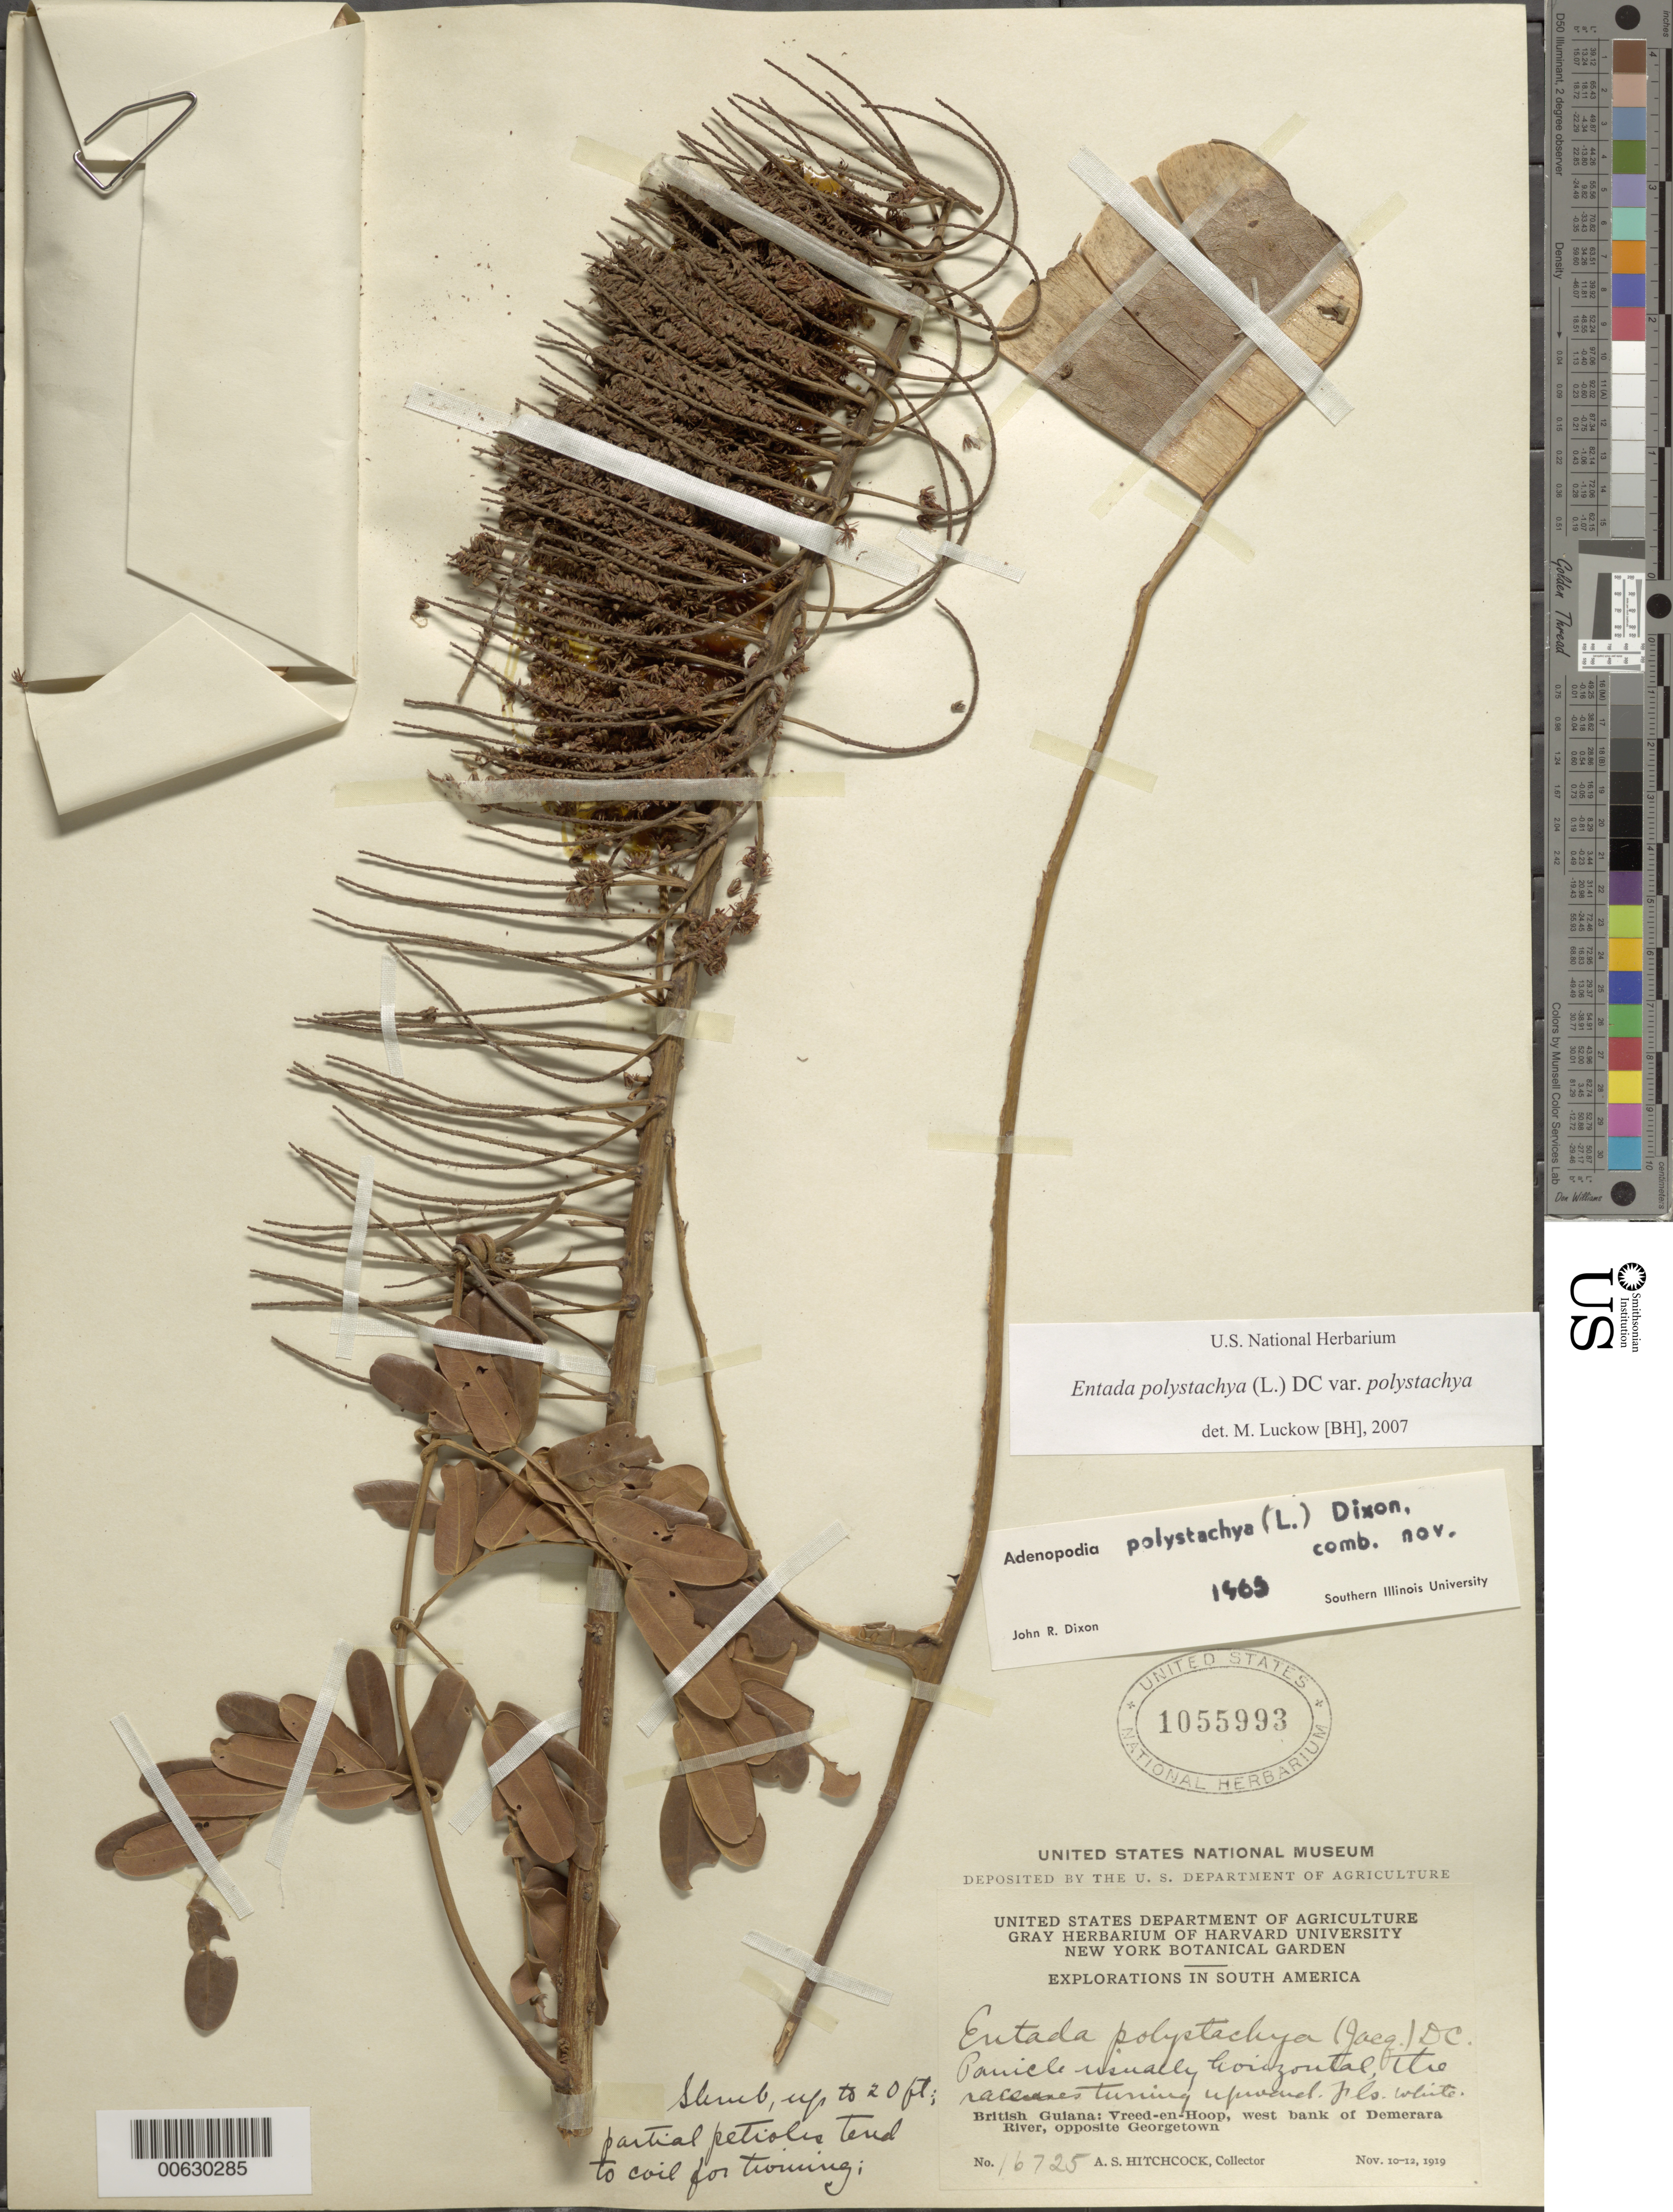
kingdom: Plantae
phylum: Tracheophyta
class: Magnoliopsida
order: Fabales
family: Fabaceae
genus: Entada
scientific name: Entada polystachya var. polystachya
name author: (L.) DC.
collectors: A. S. Hitchcock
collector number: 16725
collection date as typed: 10-Nov-19 to 12-Nov-19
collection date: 1919-11-10/1919-11-12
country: Guyana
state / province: Essequibo Isl-W. Demerara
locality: Vreed-en-Hoop, W bank of Demerara R., opposite Georgetown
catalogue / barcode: US 1055993